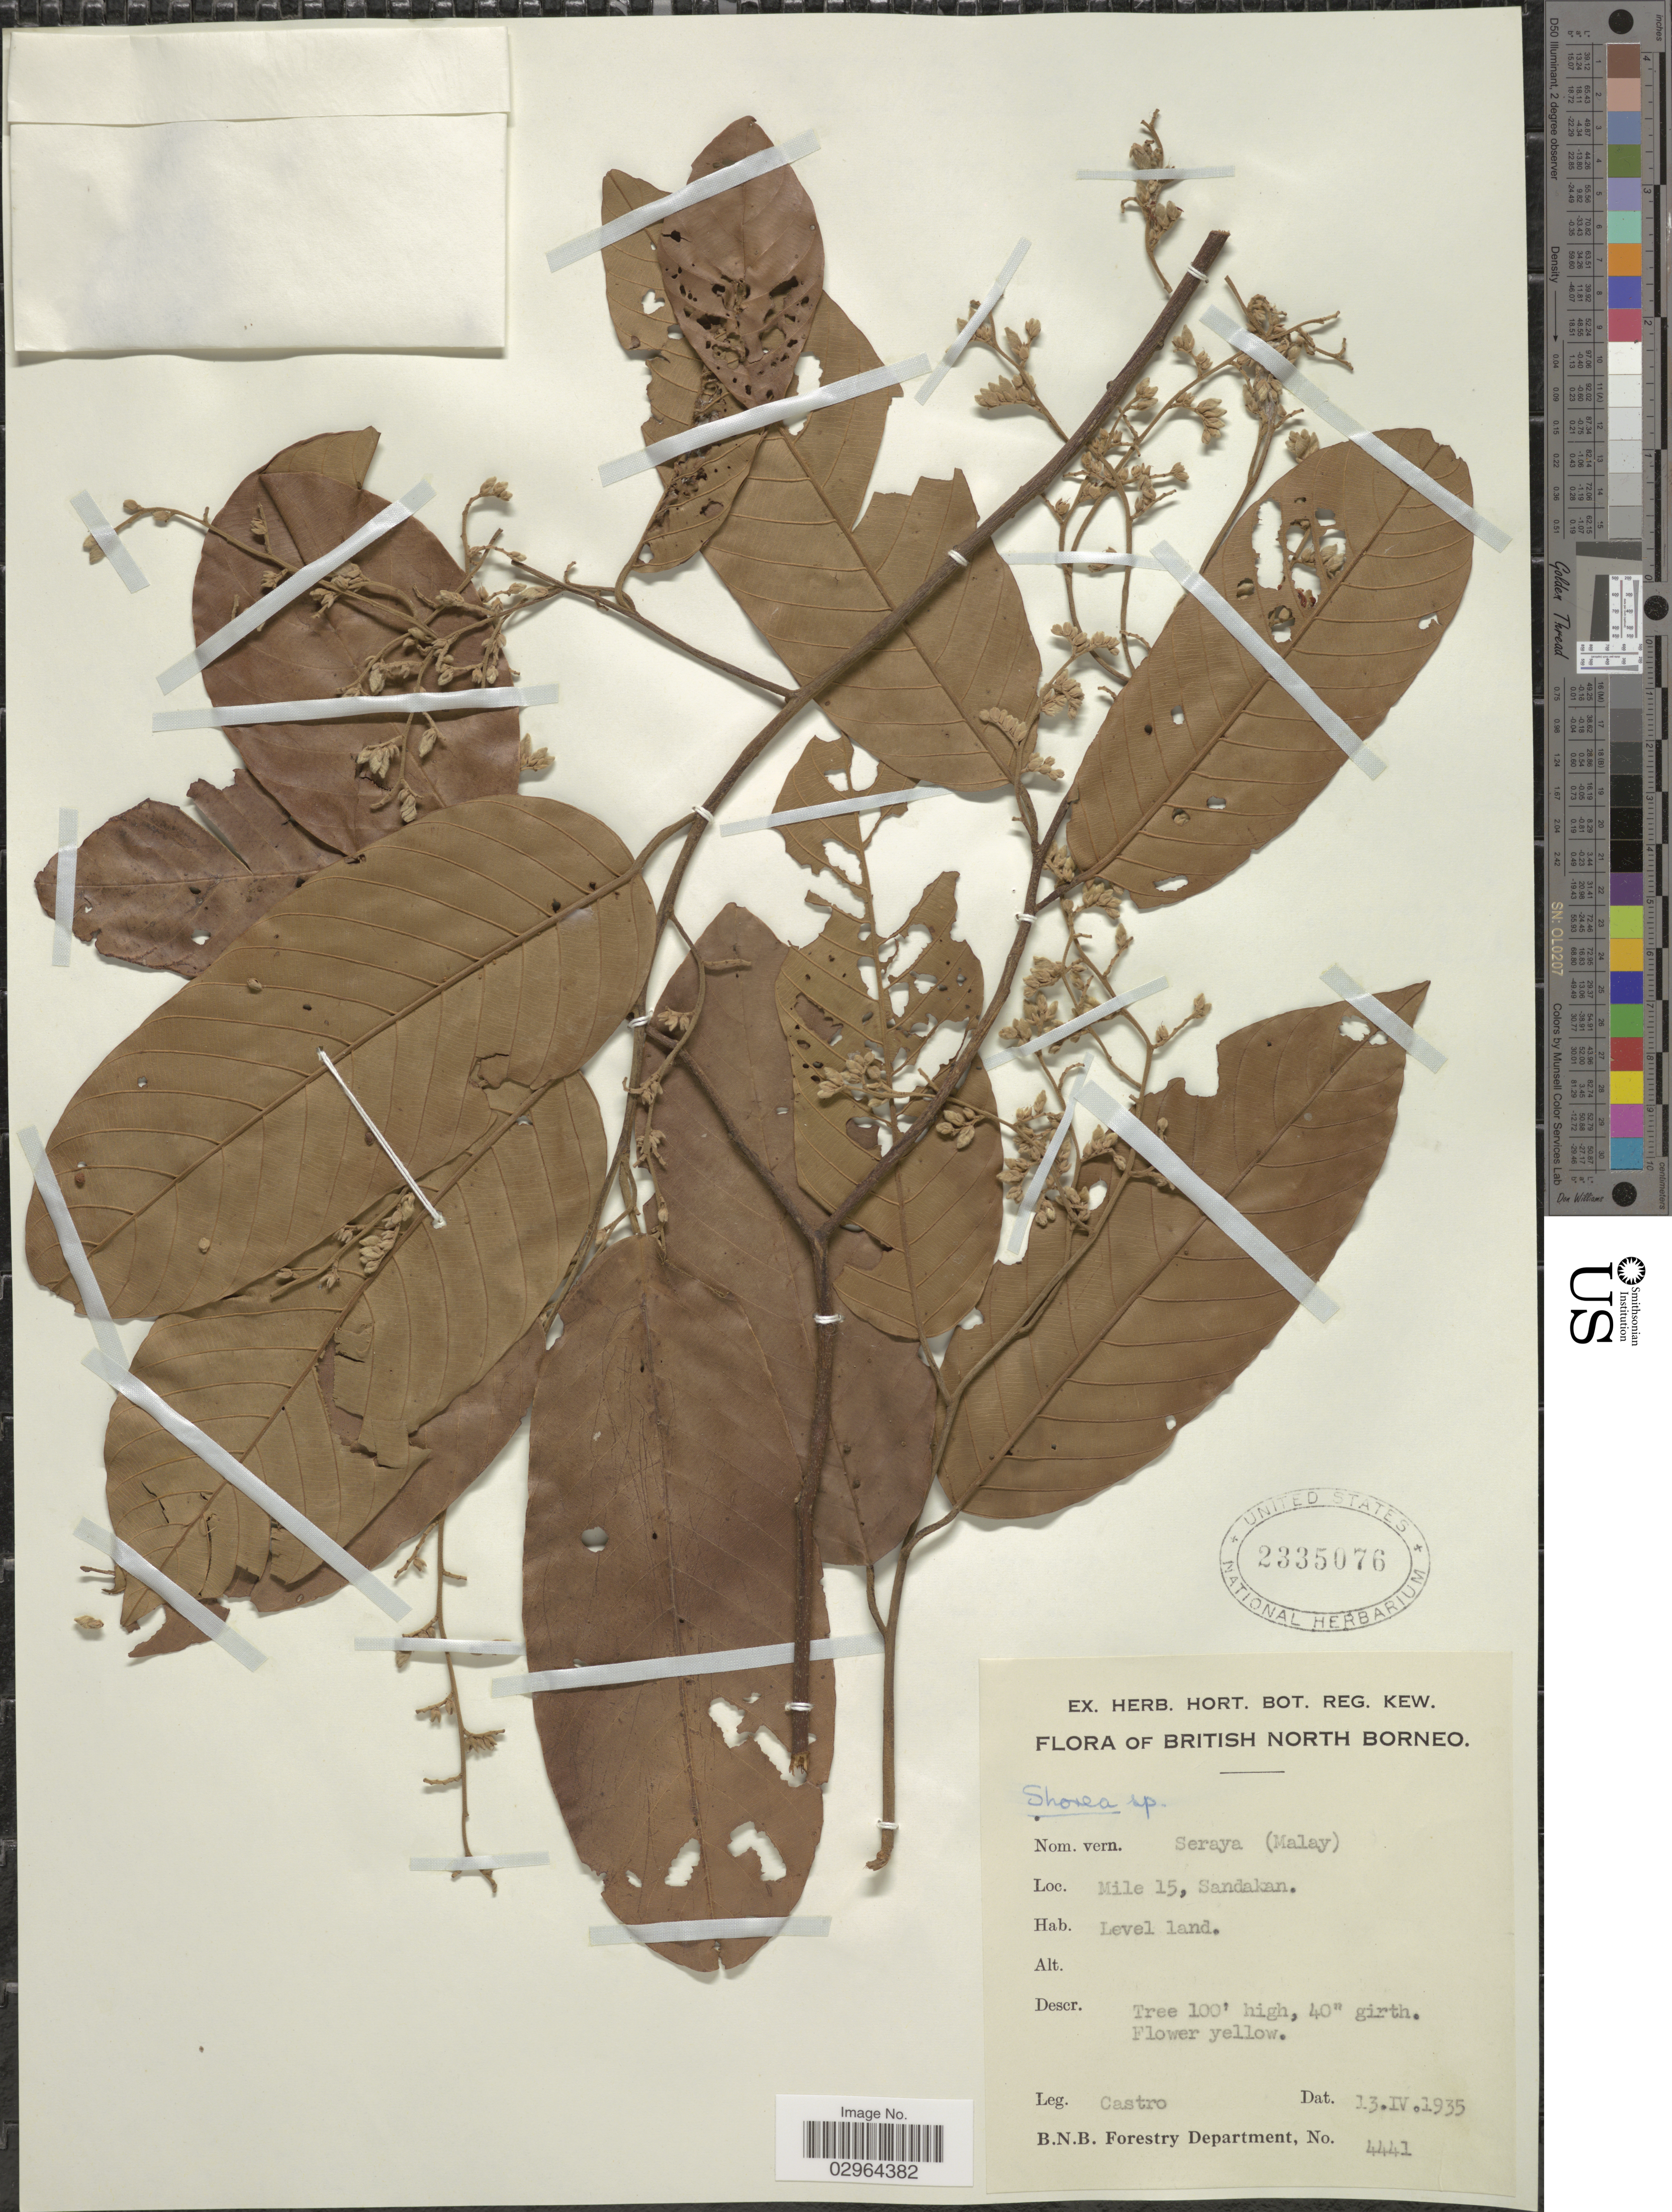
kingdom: Plantae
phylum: Tracheophyta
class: Magnoliopsida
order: Malvales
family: Dipterocarpaceae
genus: Rubroshorea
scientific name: Rubroshorea lepidota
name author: (Korth.) P.S. Ashton & J. Heck.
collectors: -. Castro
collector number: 4441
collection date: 1935-04-13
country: Malaysia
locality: British North Borneo, Mile 15, Sandakan.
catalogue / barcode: US 2335076